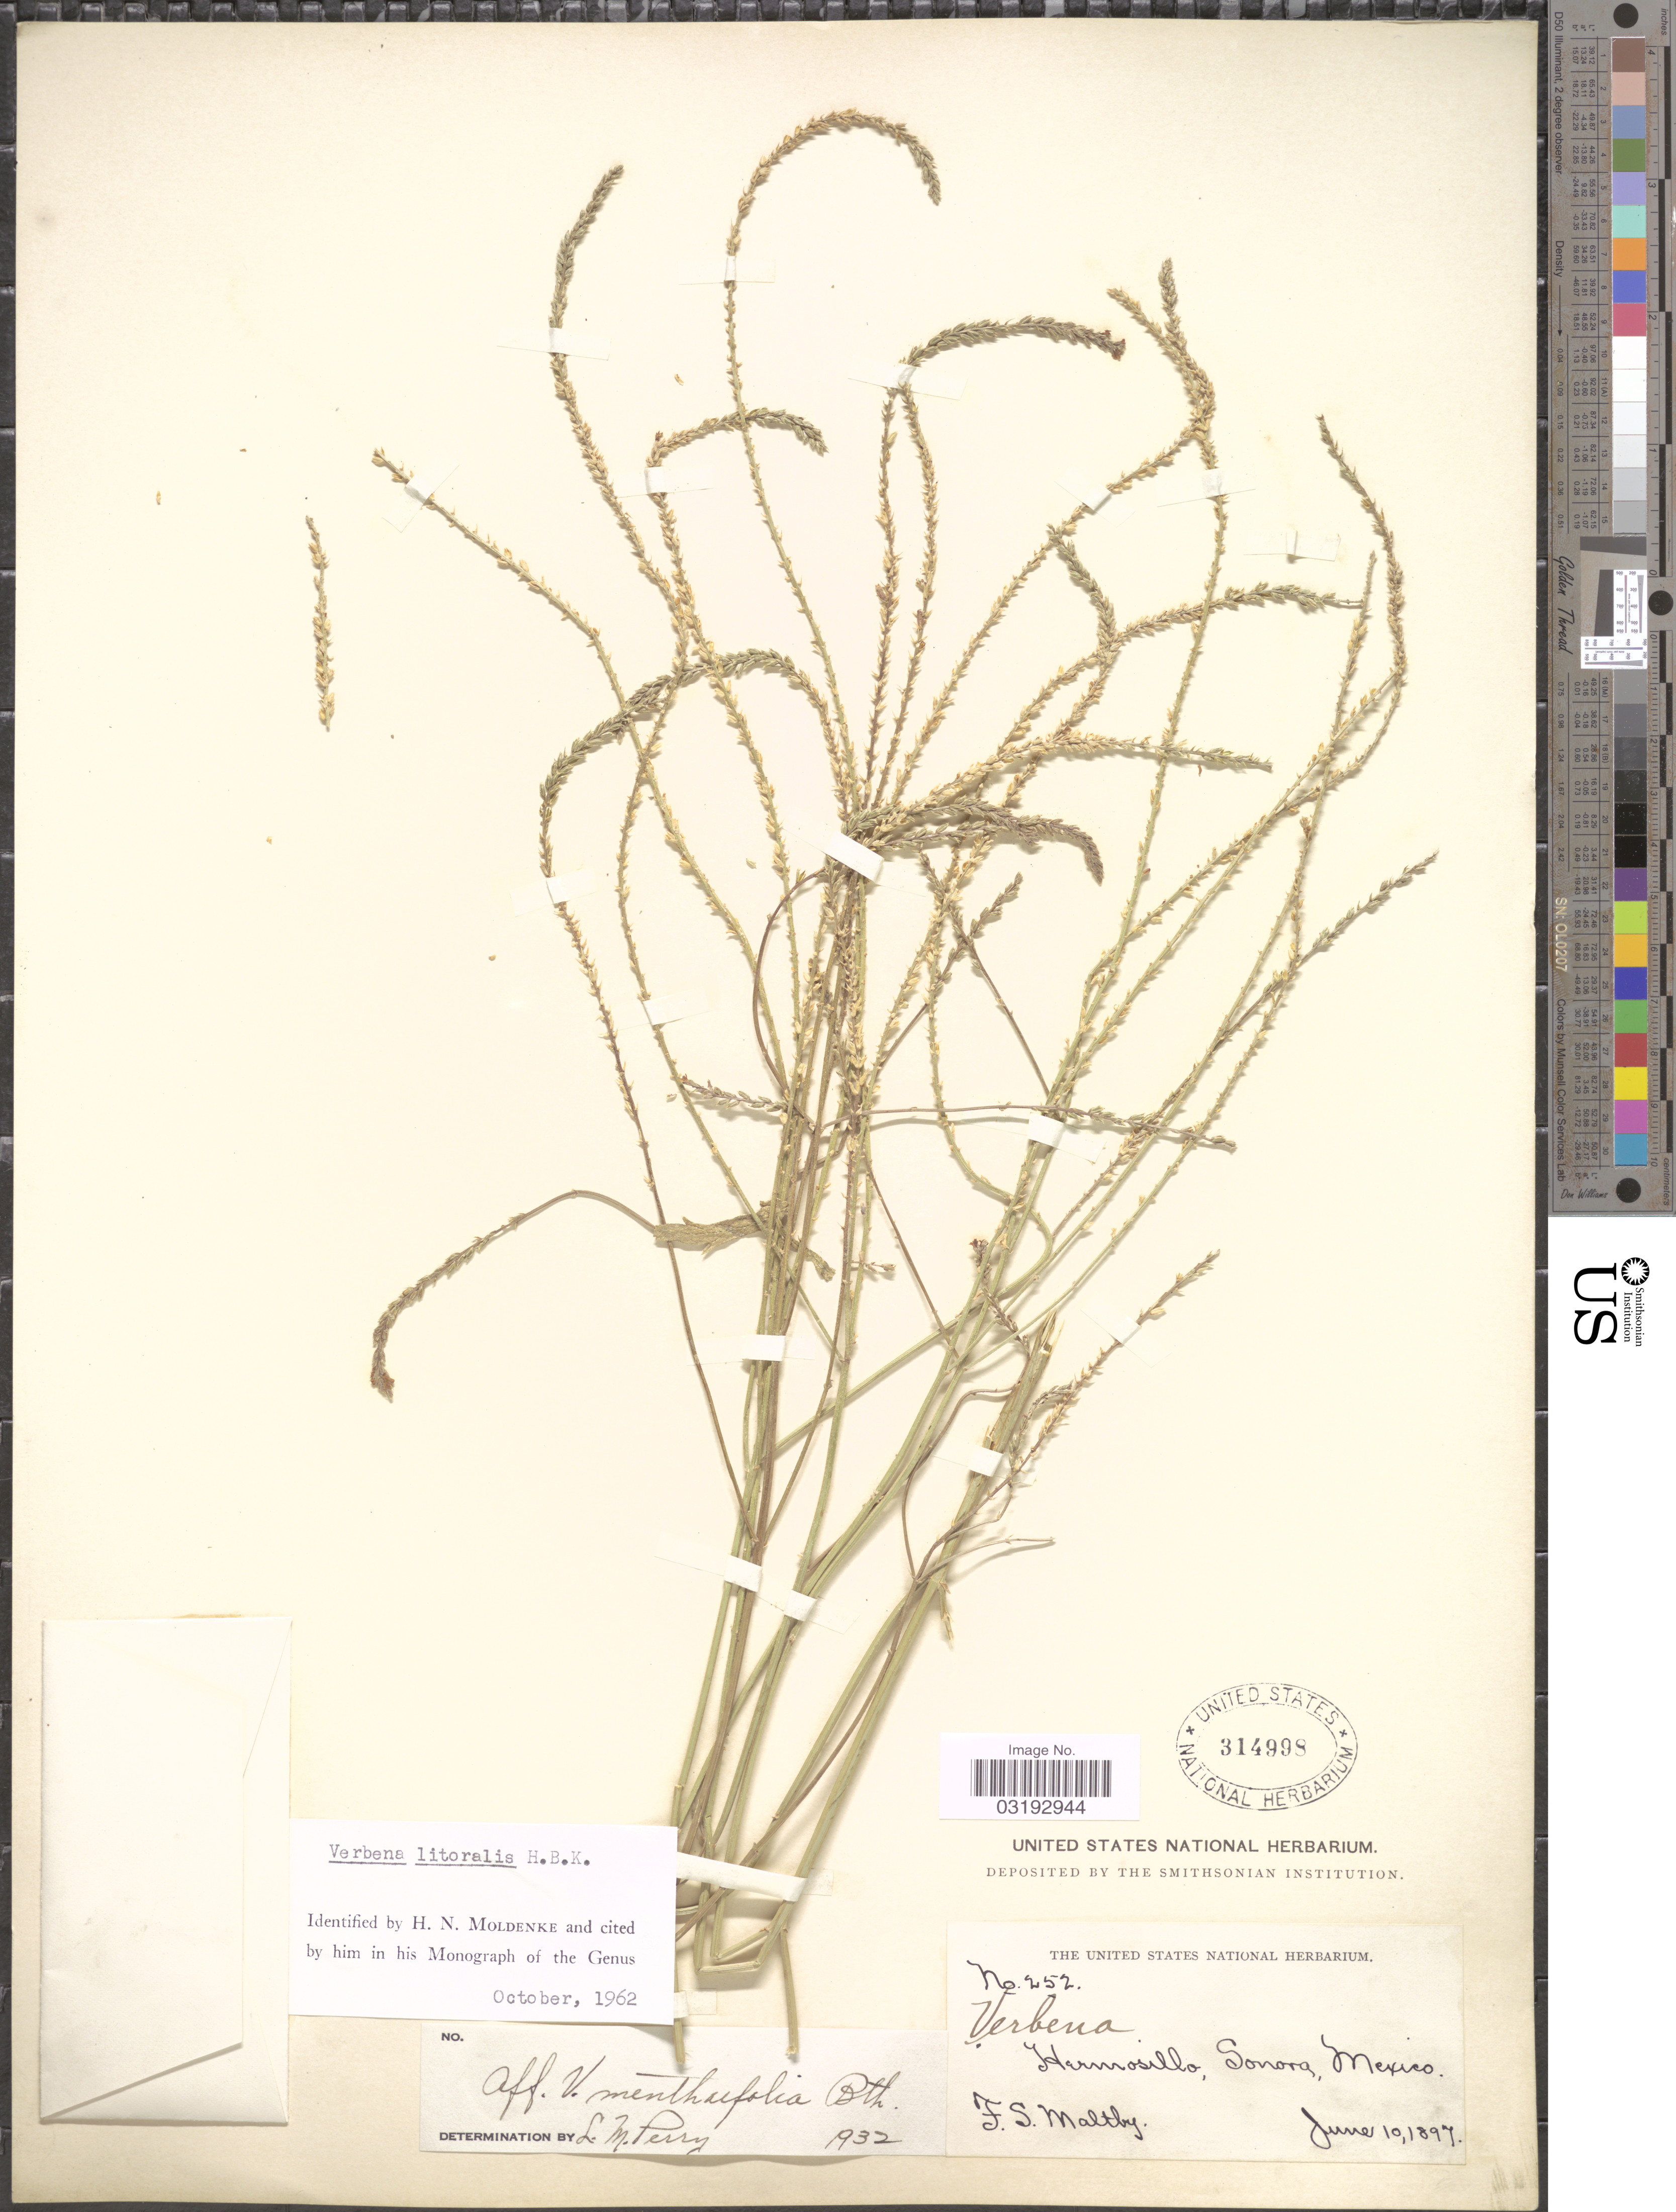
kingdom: Plantae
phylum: Tracheophyta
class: Magnoliopsida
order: Lamiales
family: Verbenaceae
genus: Verbena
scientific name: Verbena litoralis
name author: Kunth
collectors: F. S. Maltby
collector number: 252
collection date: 1897-06-10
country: Mexico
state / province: Sonora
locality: Hermosillo.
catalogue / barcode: US 314998